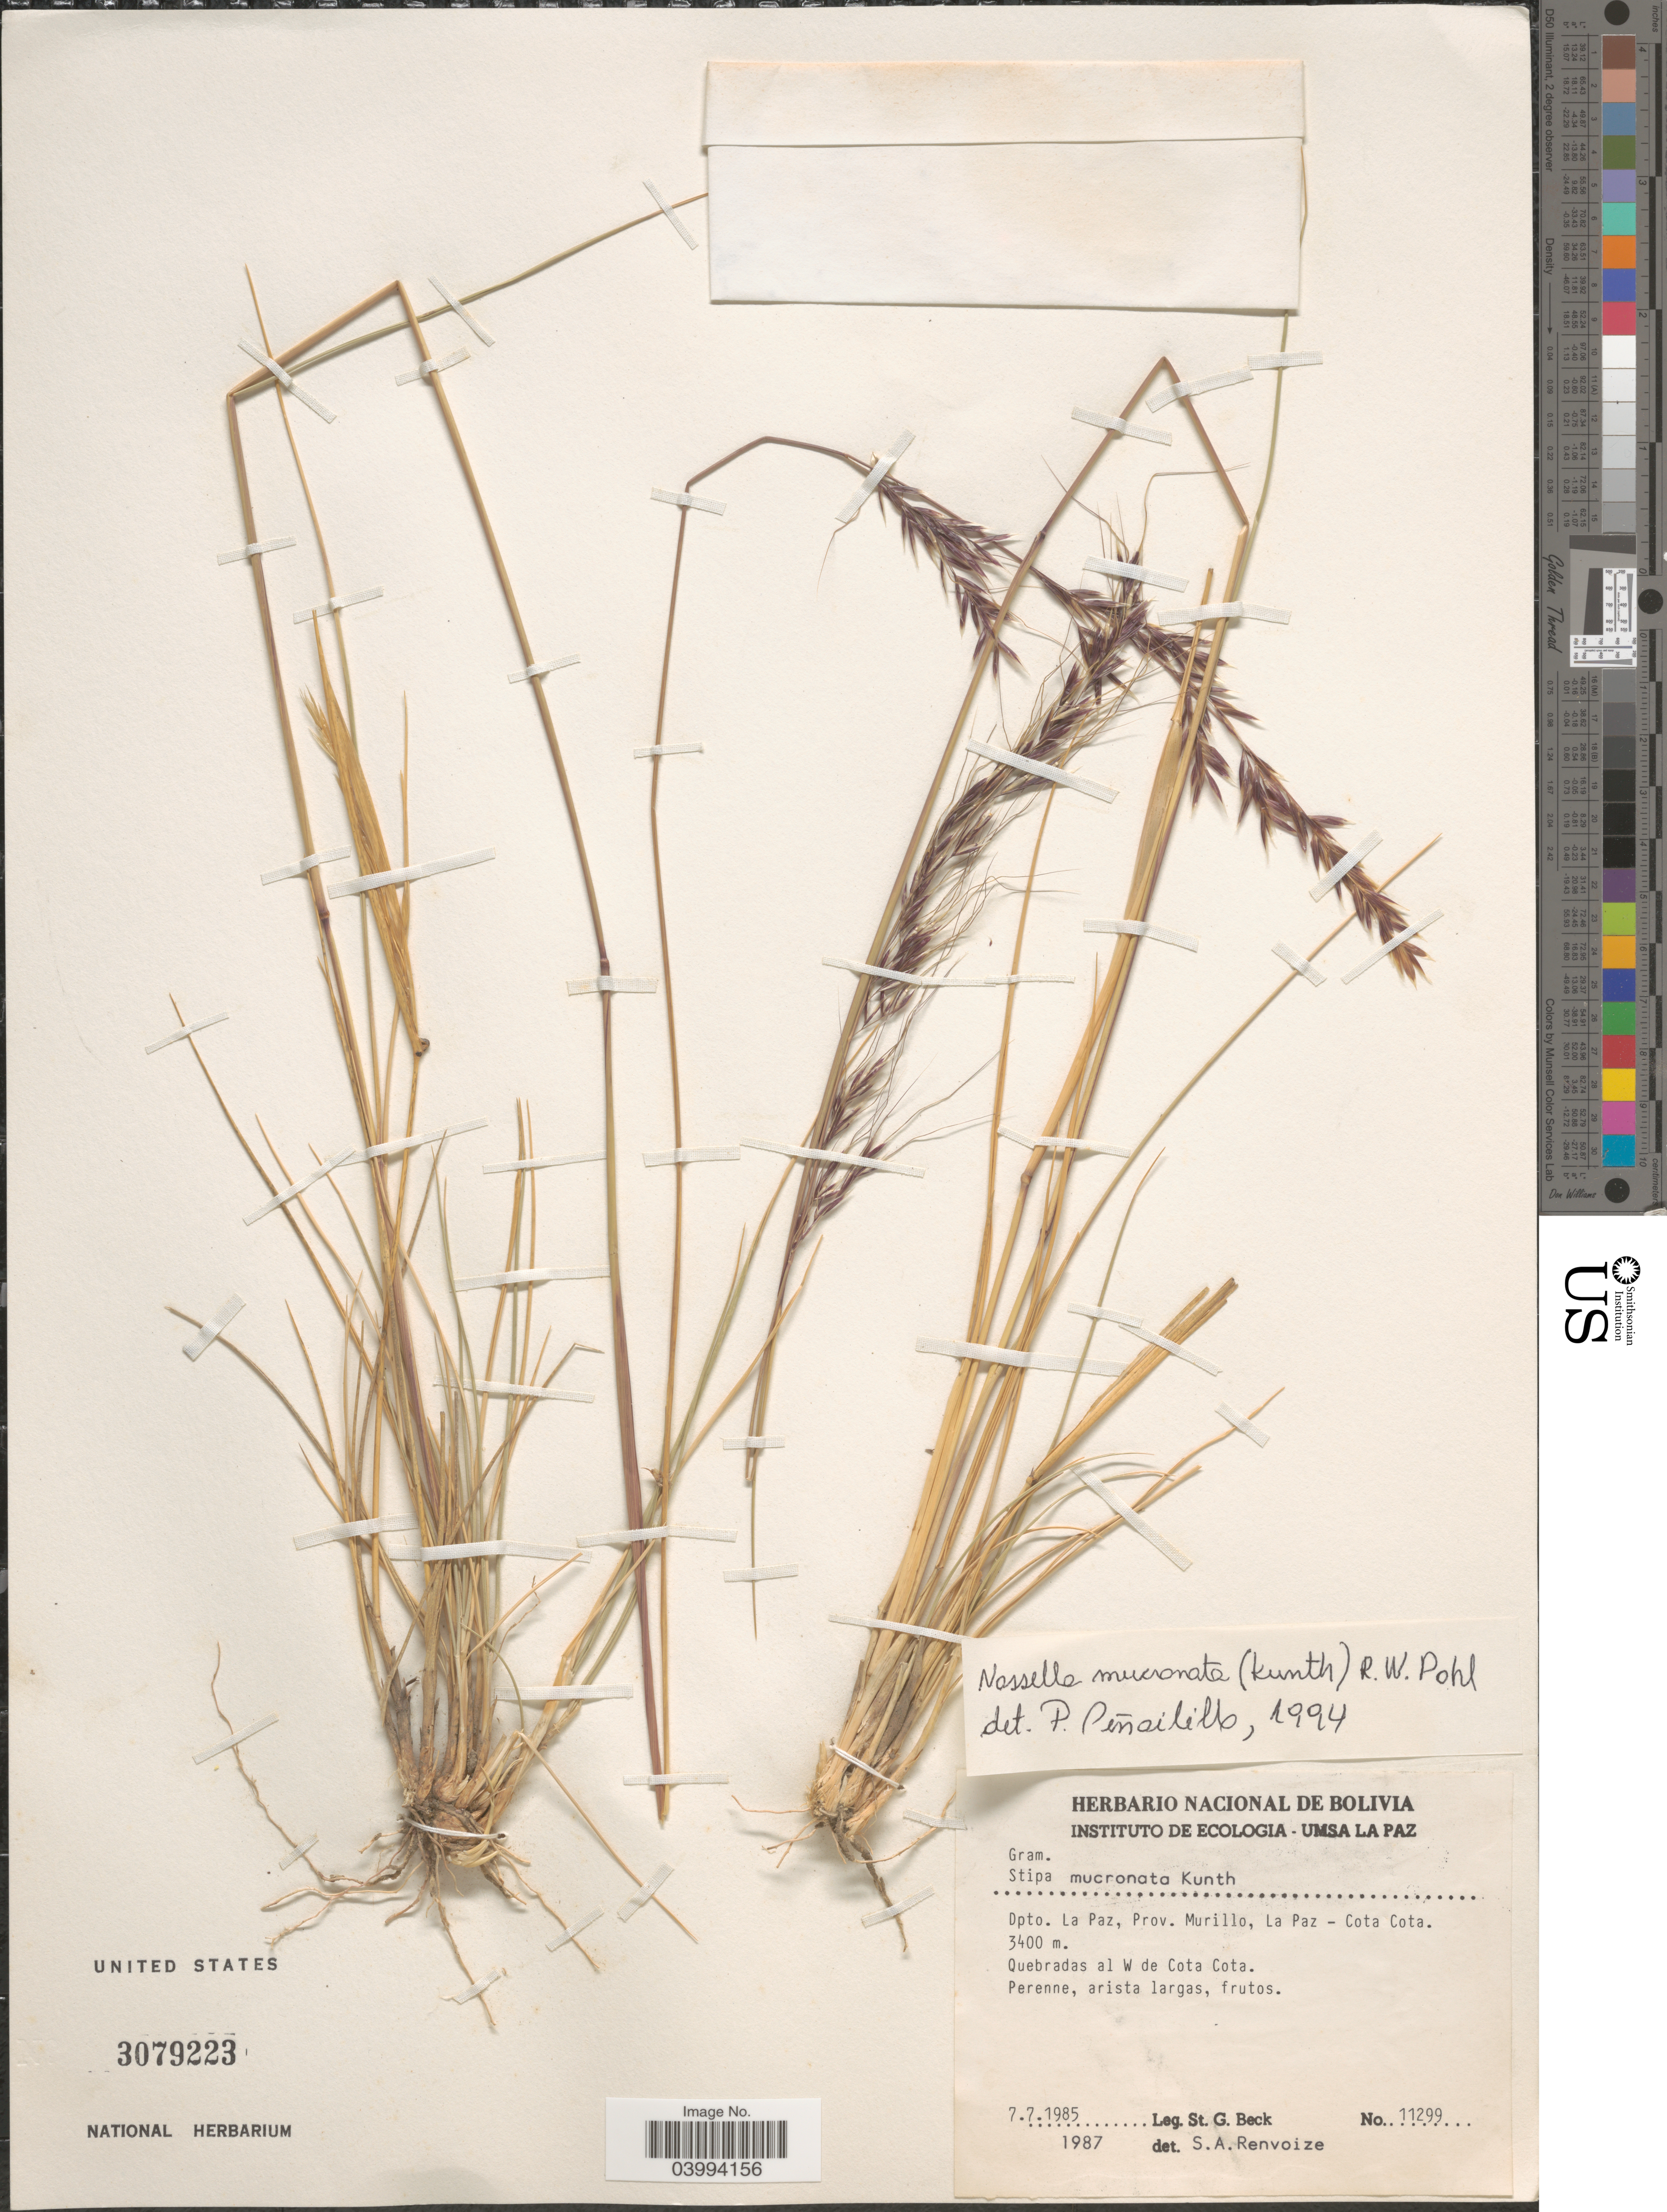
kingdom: Plantae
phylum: Tracheophyta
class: Liliopsida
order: Poales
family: Poaceae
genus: Nassella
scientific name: Nassella mucronata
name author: (Kunth) R.W. Pohl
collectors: S. G. Beck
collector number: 11299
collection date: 1985-07-07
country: Bolivia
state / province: La Paz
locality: Dpto. La Paz, Prov. Murillo, La Paz - Cota Cota. Quebradas al W de Cota Cota.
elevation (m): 3400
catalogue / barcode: US 3079223